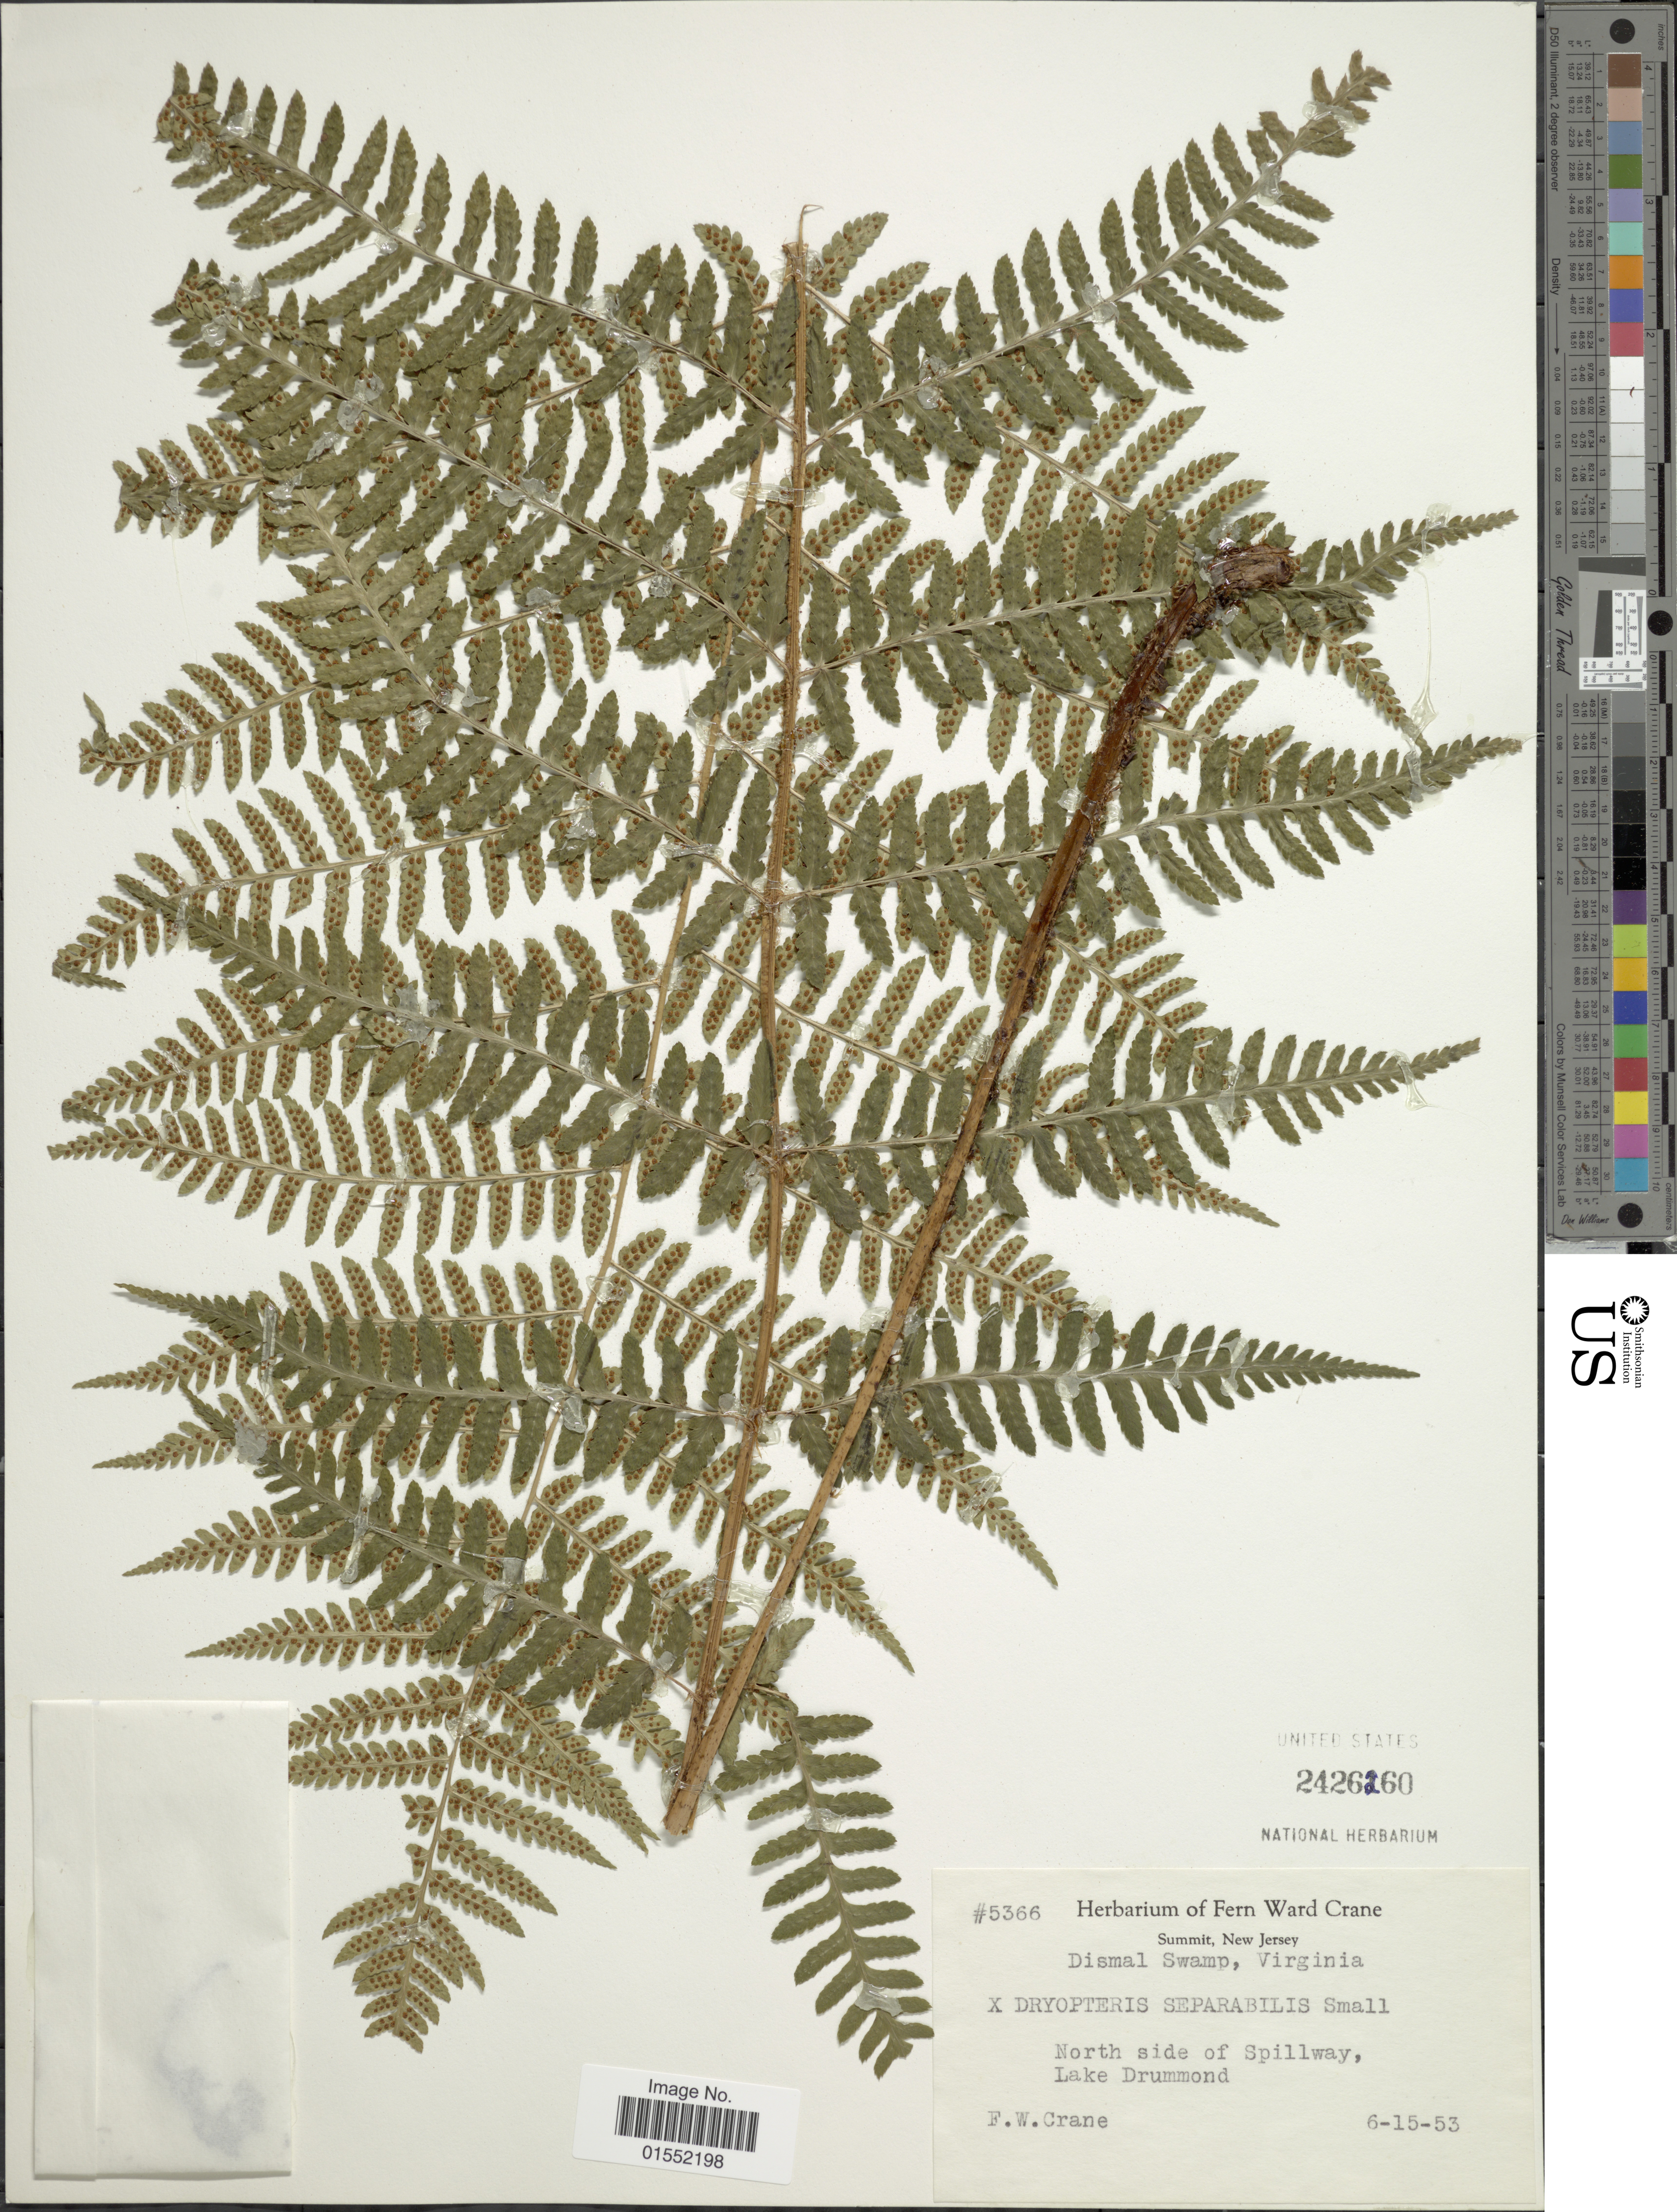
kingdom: Plantae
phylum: Tracheophyta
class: Polypodiopsida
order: Polypodiales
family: Dryopteridaceae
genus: Dryopteris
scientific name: Dryopteris x separabilis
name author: Small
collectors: F. Crane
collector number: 5366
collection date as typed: Transcribed d/m/y: 15/6/53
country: United States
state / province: New Jersey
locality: Summit, North side of Spillway, Lake Drummond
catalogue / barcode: US 2426260